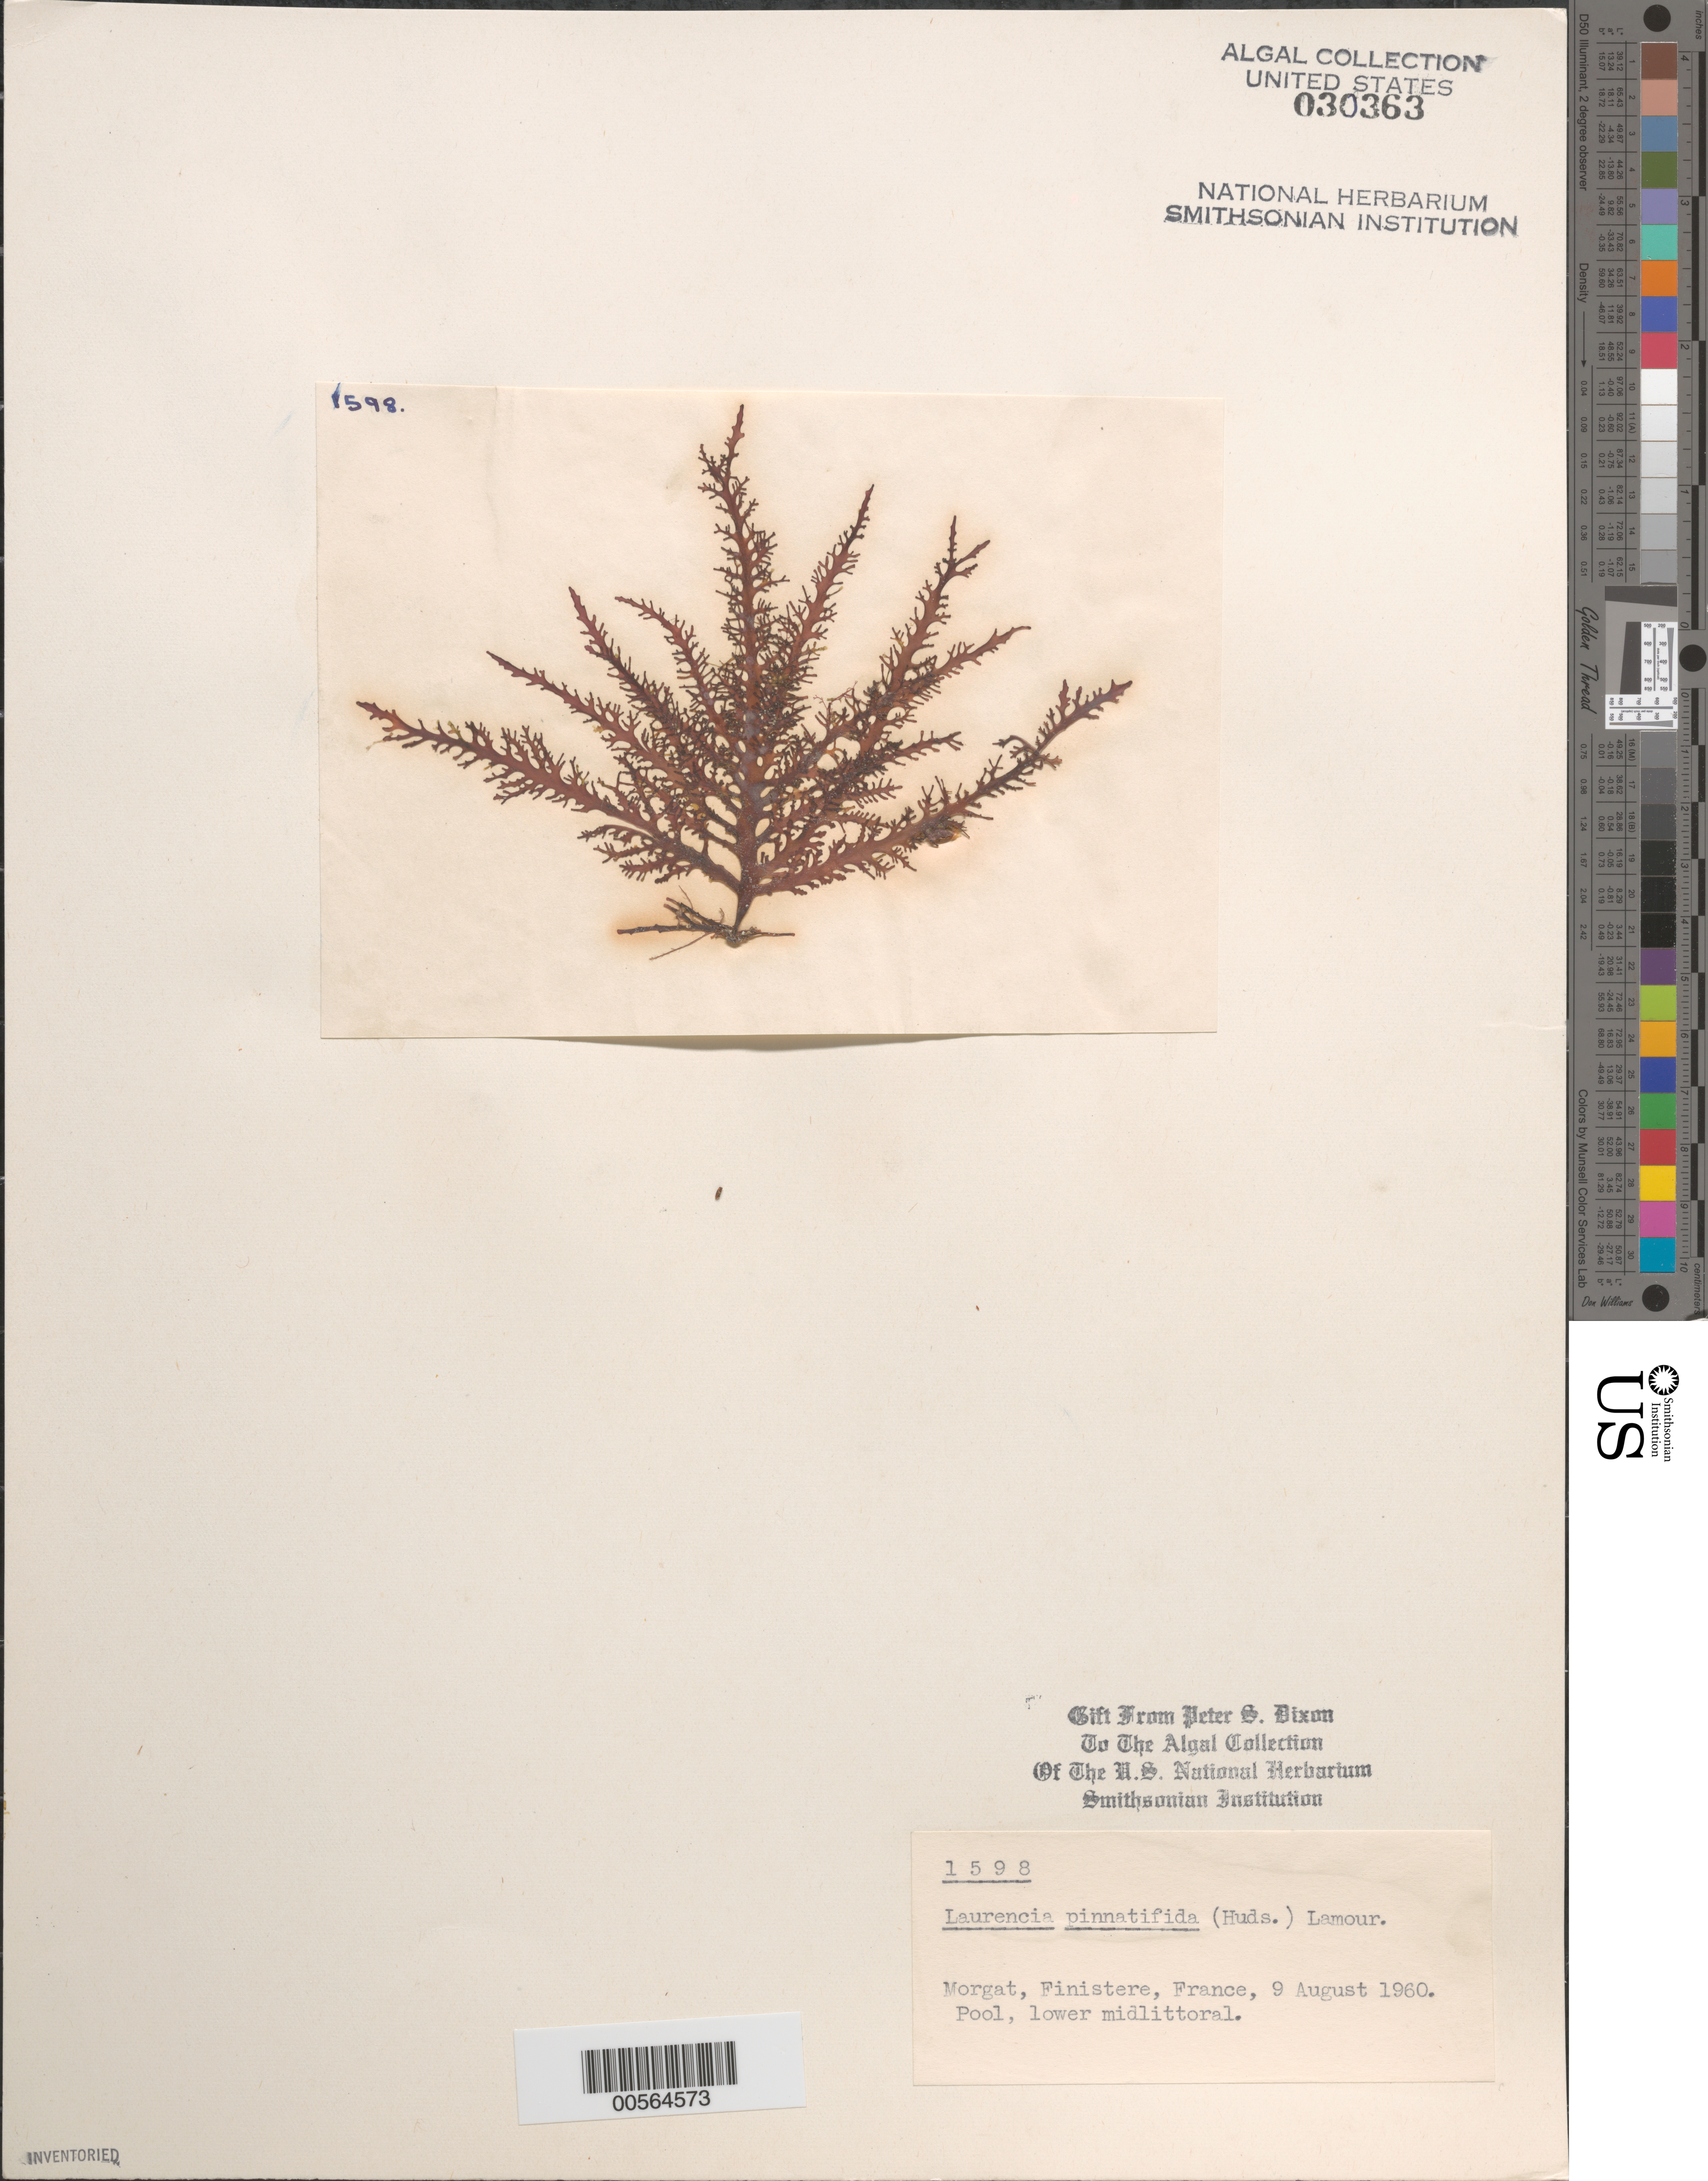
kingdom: Plantae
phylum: Rhodophyta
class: Florideophyceae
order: Ceramiales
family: Rhodomelaceae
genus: Osmundea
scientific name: Osmundea pinnatifida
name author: (Huds.) Stackh.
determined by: Algae name updating Project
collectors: P. S. Dixon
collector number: PSD 1598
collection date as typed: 09 Aug 1960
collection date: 1960-08-09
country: France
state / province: Bretagne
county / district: Finistère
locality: Morgat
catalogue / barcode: US 30363